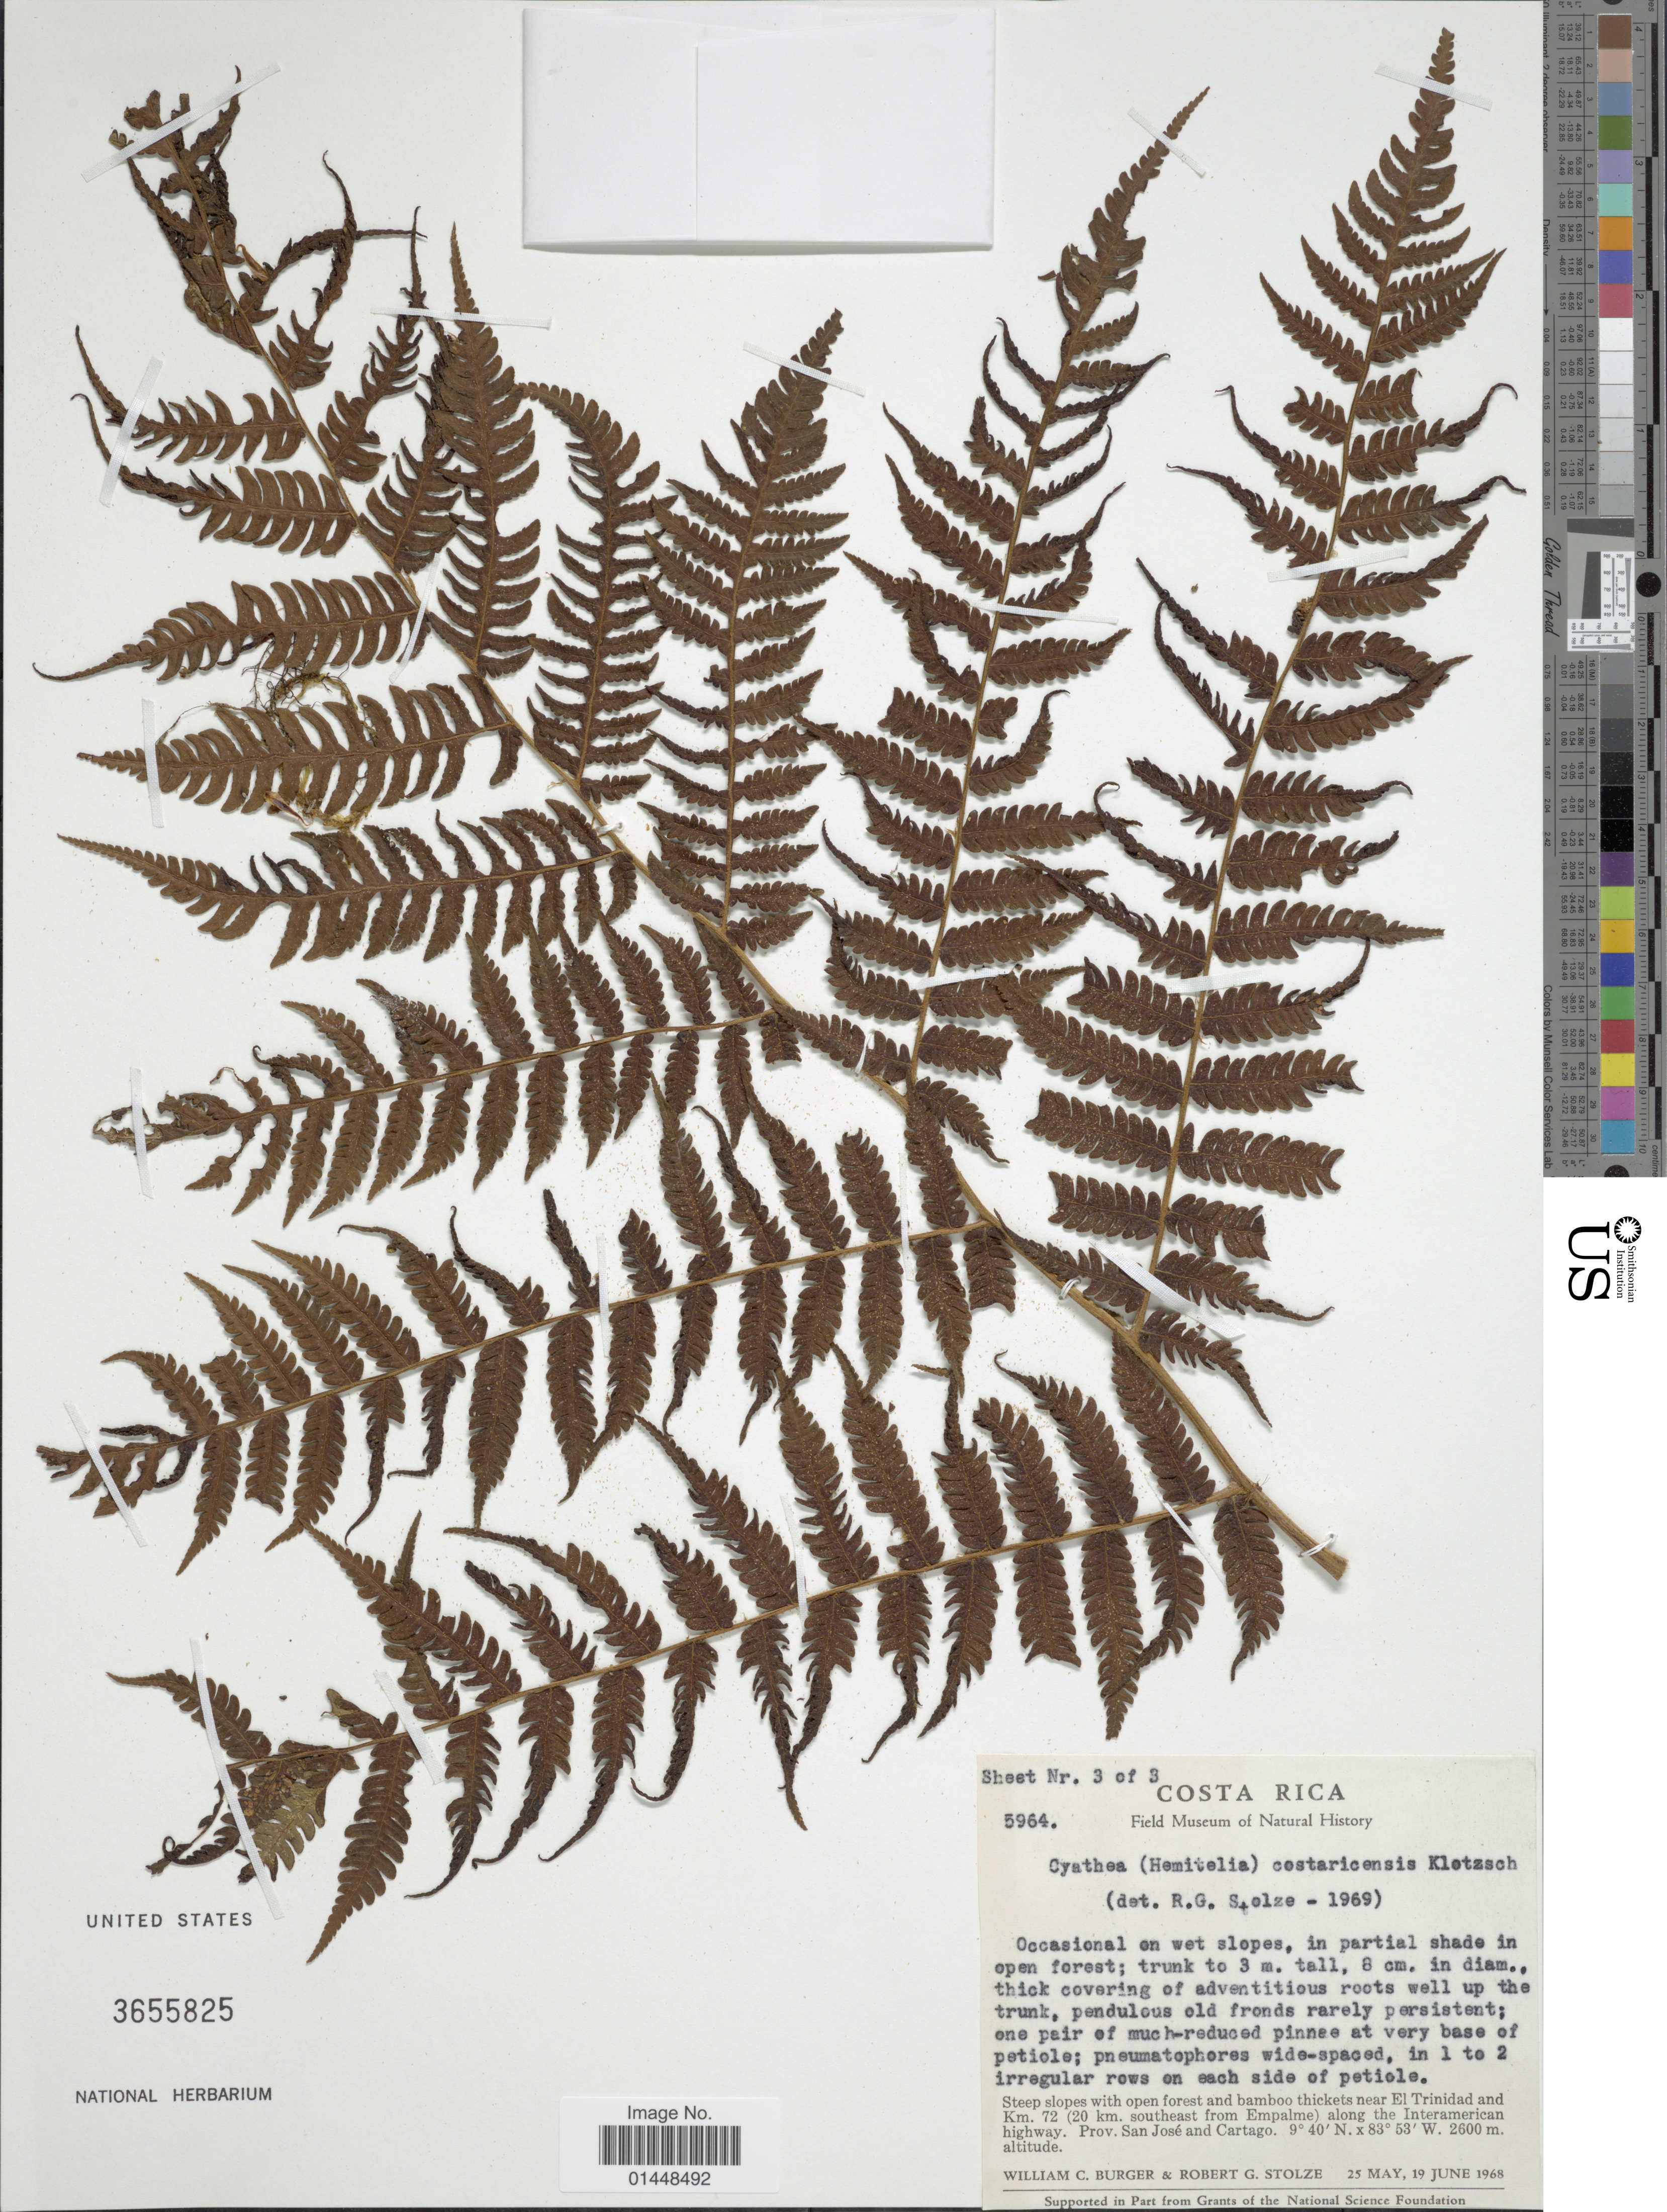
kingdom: Plantae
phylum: Tracheophyta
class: Polypodiopsida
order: Cyatheales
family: Cyatheaceae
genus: Cyathea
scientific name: Cyathea costaricensis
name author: (Kuhn) Domin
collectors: W. Burger & R. G. Stolze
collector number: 5964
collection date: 1968-05-25/1968-06-19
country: Costa Rica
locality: Near El Trinidad and Km 72 (20 km southeast from Empalme) along the Interamerican highway. Prov. San Jose and Cartago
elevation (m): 2600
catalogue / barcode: US 3655825